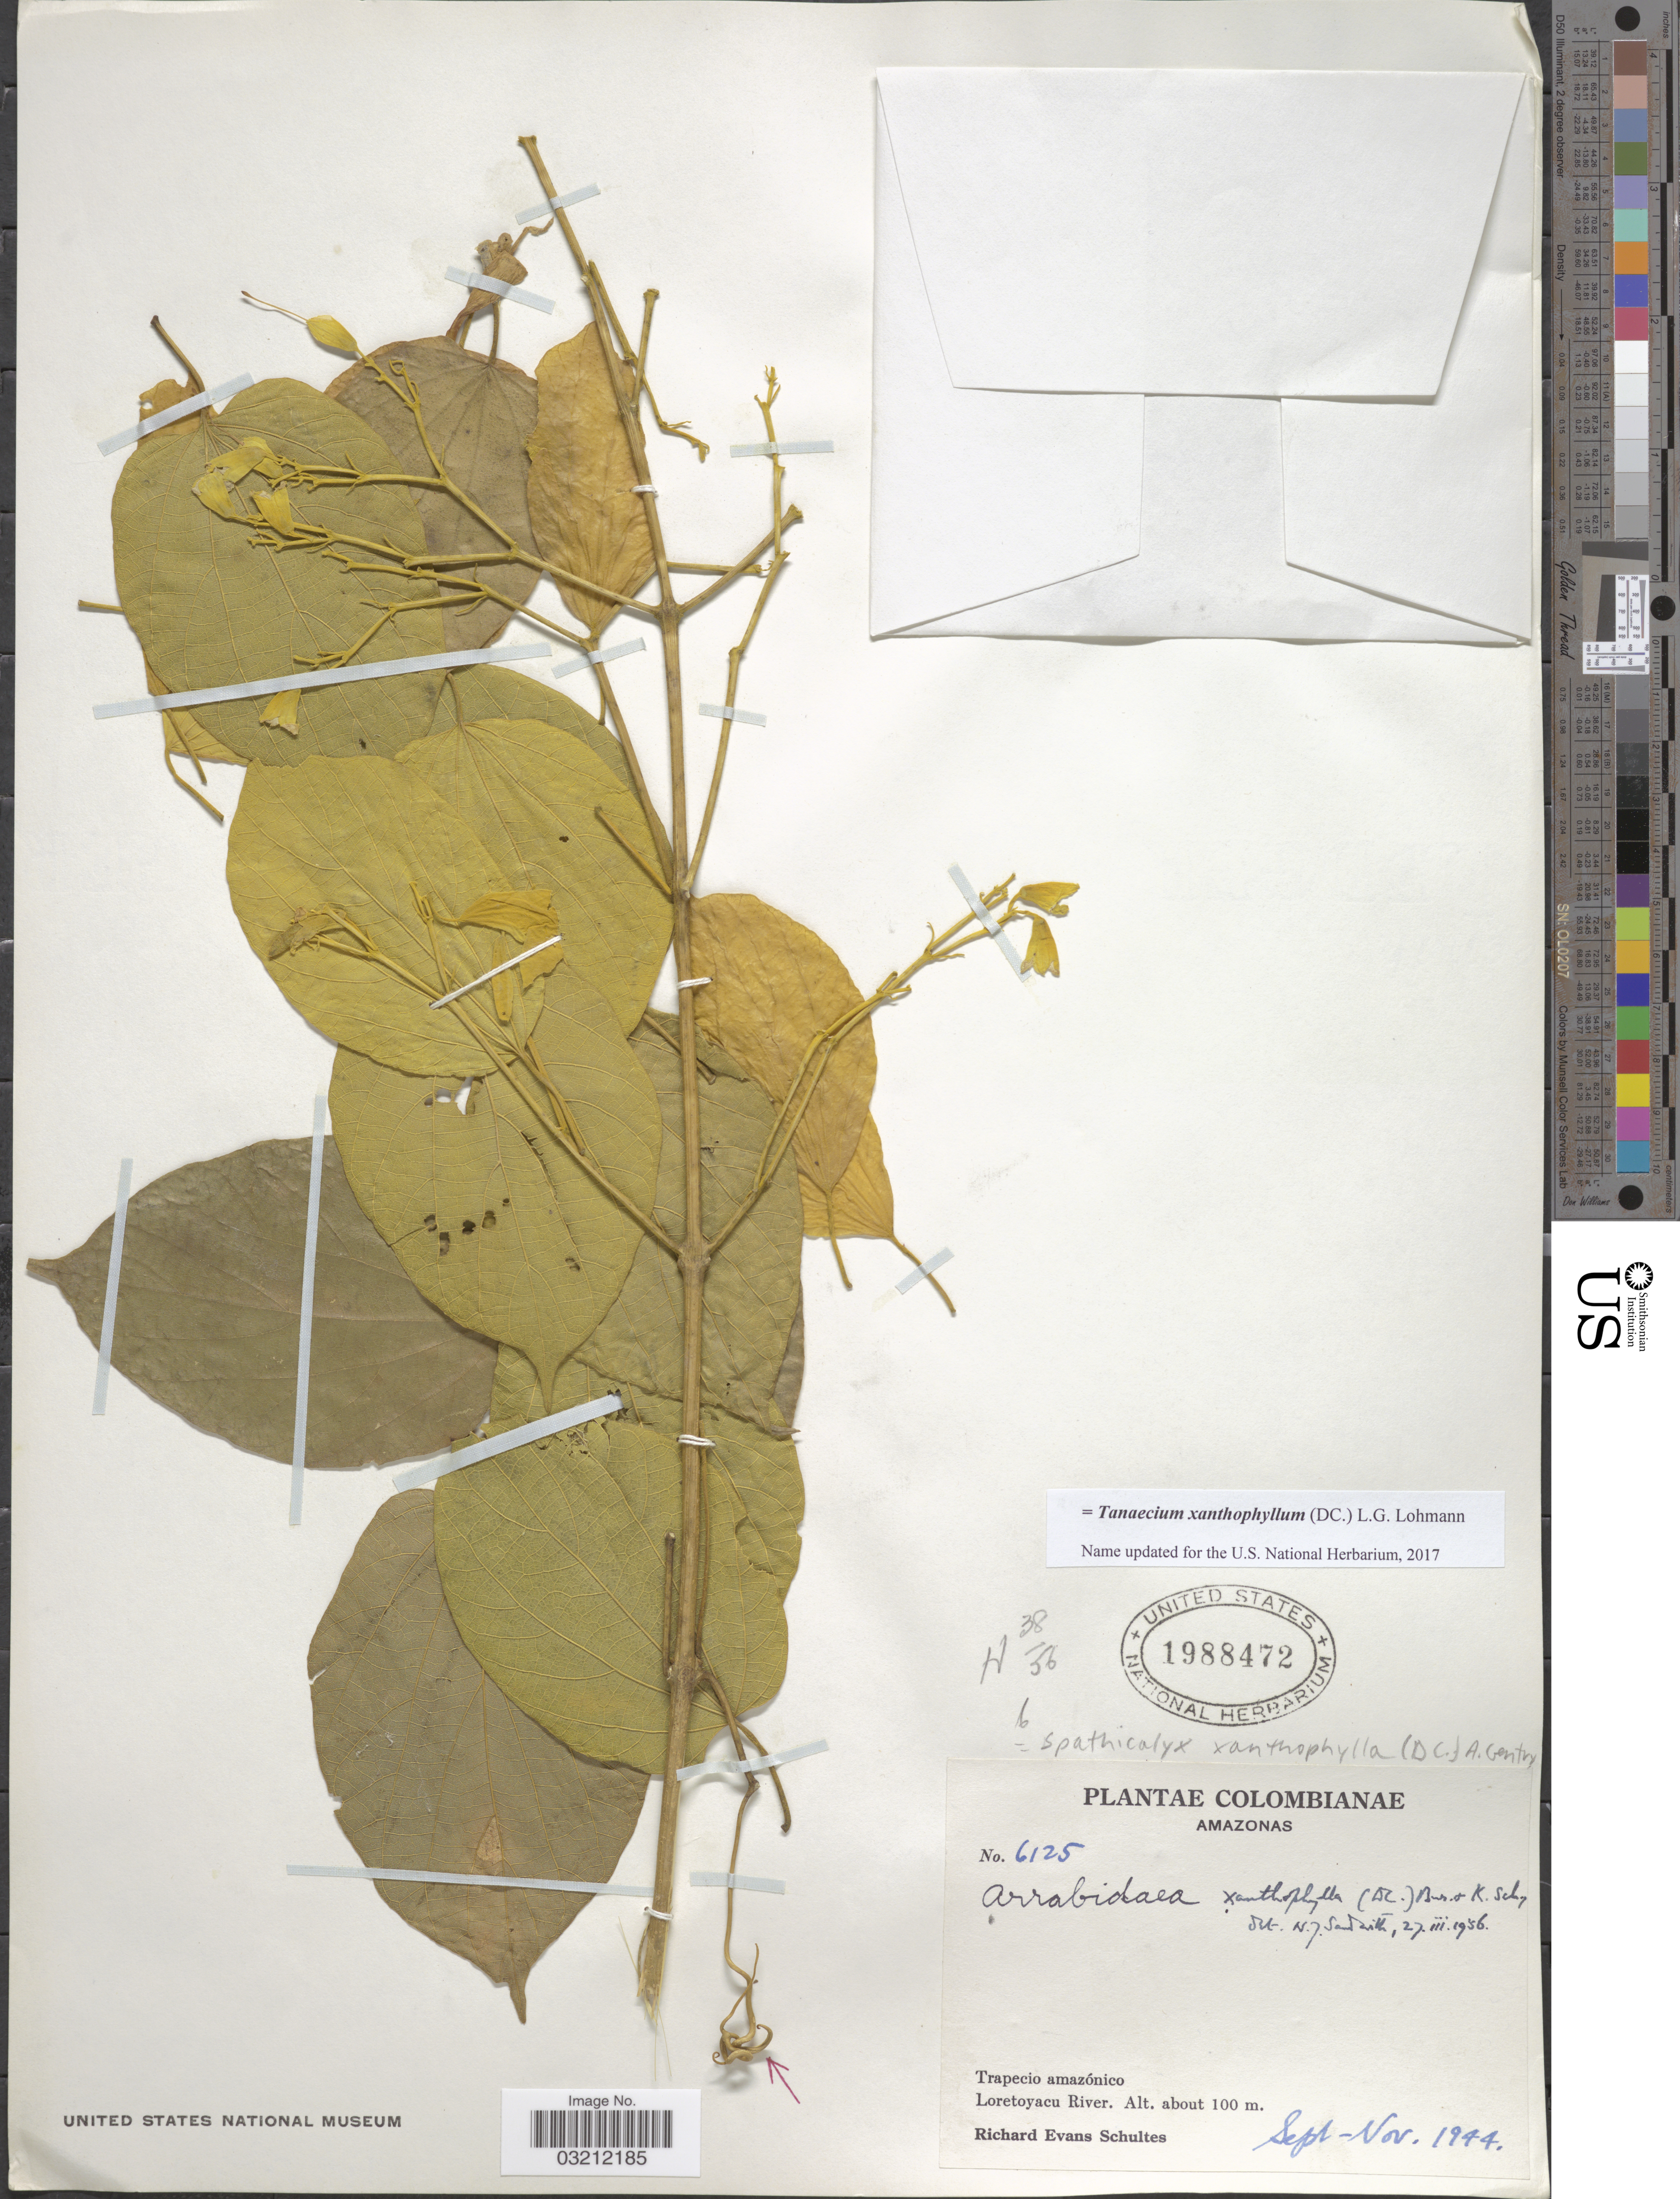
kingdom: Plantae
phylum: Tracheophyta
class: Magnoliopsida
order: Lamiales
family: Bignoniaceae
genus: Tanaecium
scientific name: Tanaecium xanthophyllum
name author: (DC.) L.G. Lohmann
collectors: R. E. Schultes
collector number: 6125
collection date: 1944-09/1944-11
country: Colombia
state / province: Amazônas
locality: Loretoyacu River.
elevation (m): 100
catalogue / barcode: US 1988472